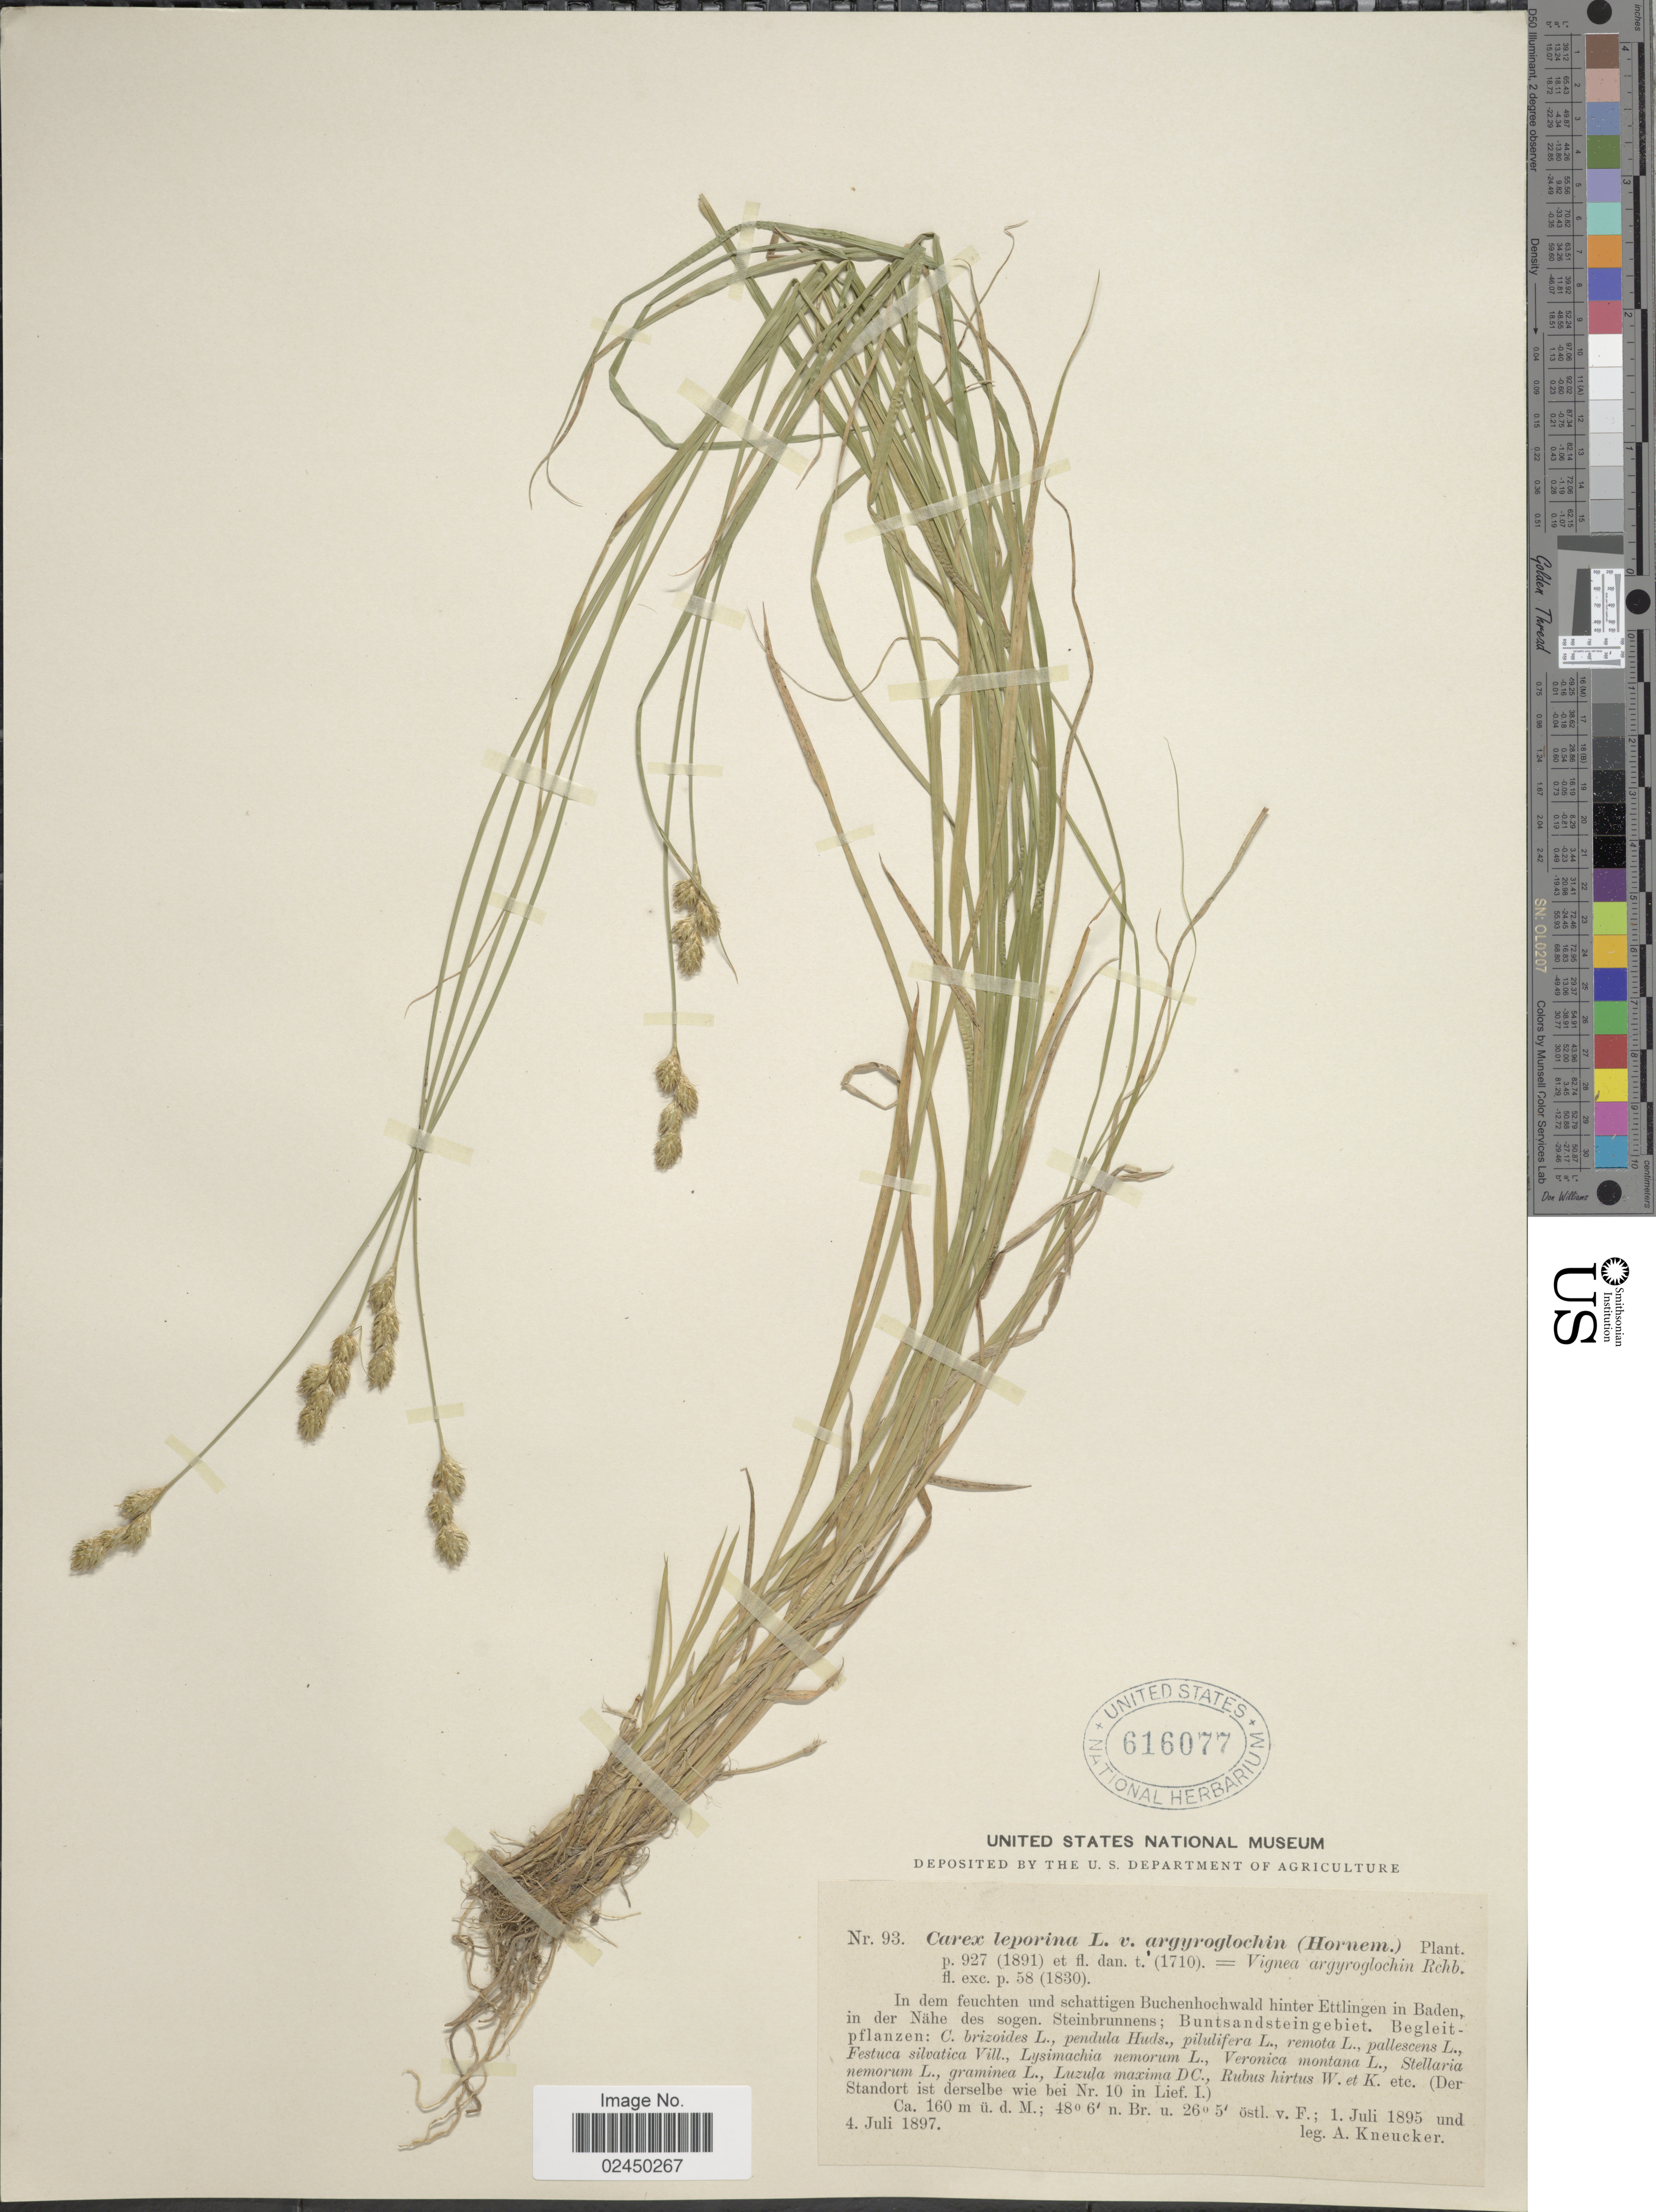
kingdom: Plantae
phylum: Tracheophyta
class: Liliopsida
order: Poales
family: Cyperaceae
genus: Carex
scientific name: Carex leporina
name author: L.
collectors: A. Kneucker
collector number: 93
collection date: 1895-07-01/1897-07-04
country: Germany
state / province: Baden-Württemberg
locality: In dem feuchten und schattigen Buchenhochwald hinter Ettlingen in Baden, in der Nahe des sogen. Steinbrunnens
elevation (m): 160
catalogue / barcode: US 616077